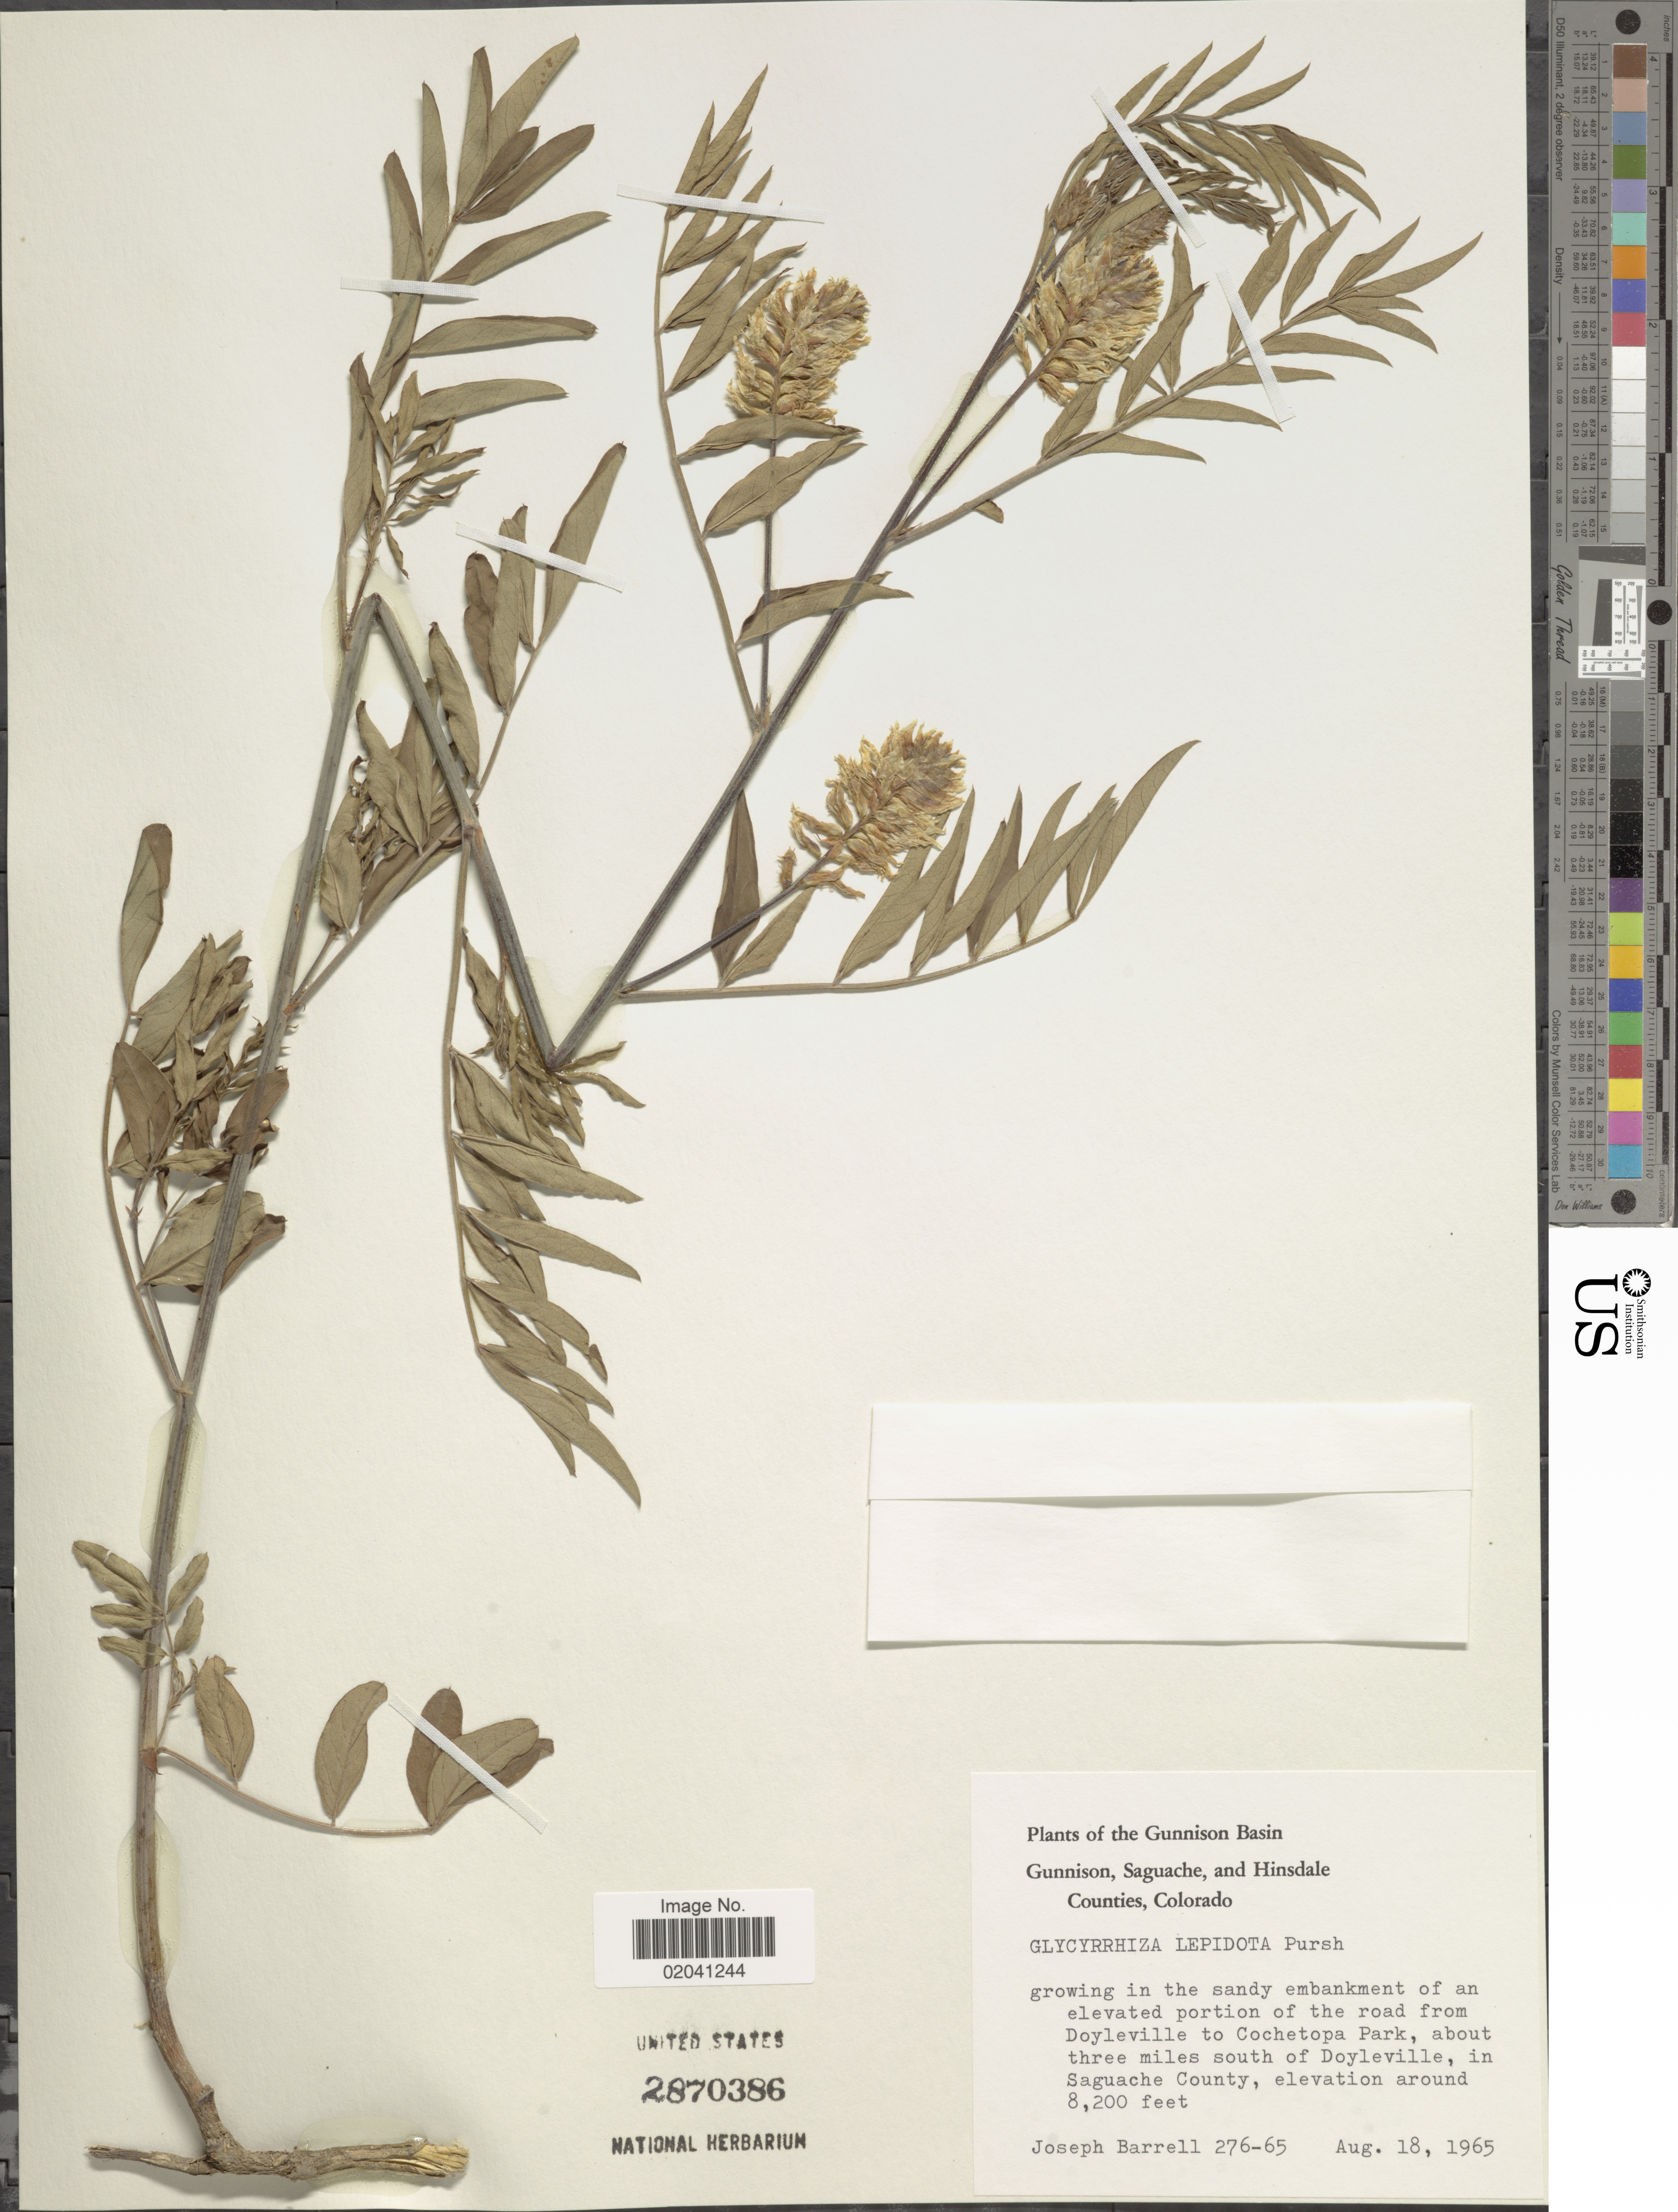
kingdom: Plantae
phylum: Tracheophyta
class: Magnoliopsida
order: Fabales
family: Fabaceae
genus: Glycyrrhiza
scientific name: Glycyrrhiza lepidota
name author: Pursh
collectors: J. Barrell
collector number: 276-65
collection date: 1965-08-18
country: United States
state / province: Colorado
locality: Gunnison Basin. Gunnison, Saguache, and Hinsdale Counties, Colorado. Growing in the sandy embankment of an elevated portion of the road from Doyleville to Cochetopa Park, about three miles south of Doyleville, in Saguache County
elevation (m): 2499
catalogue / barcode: US 2870386